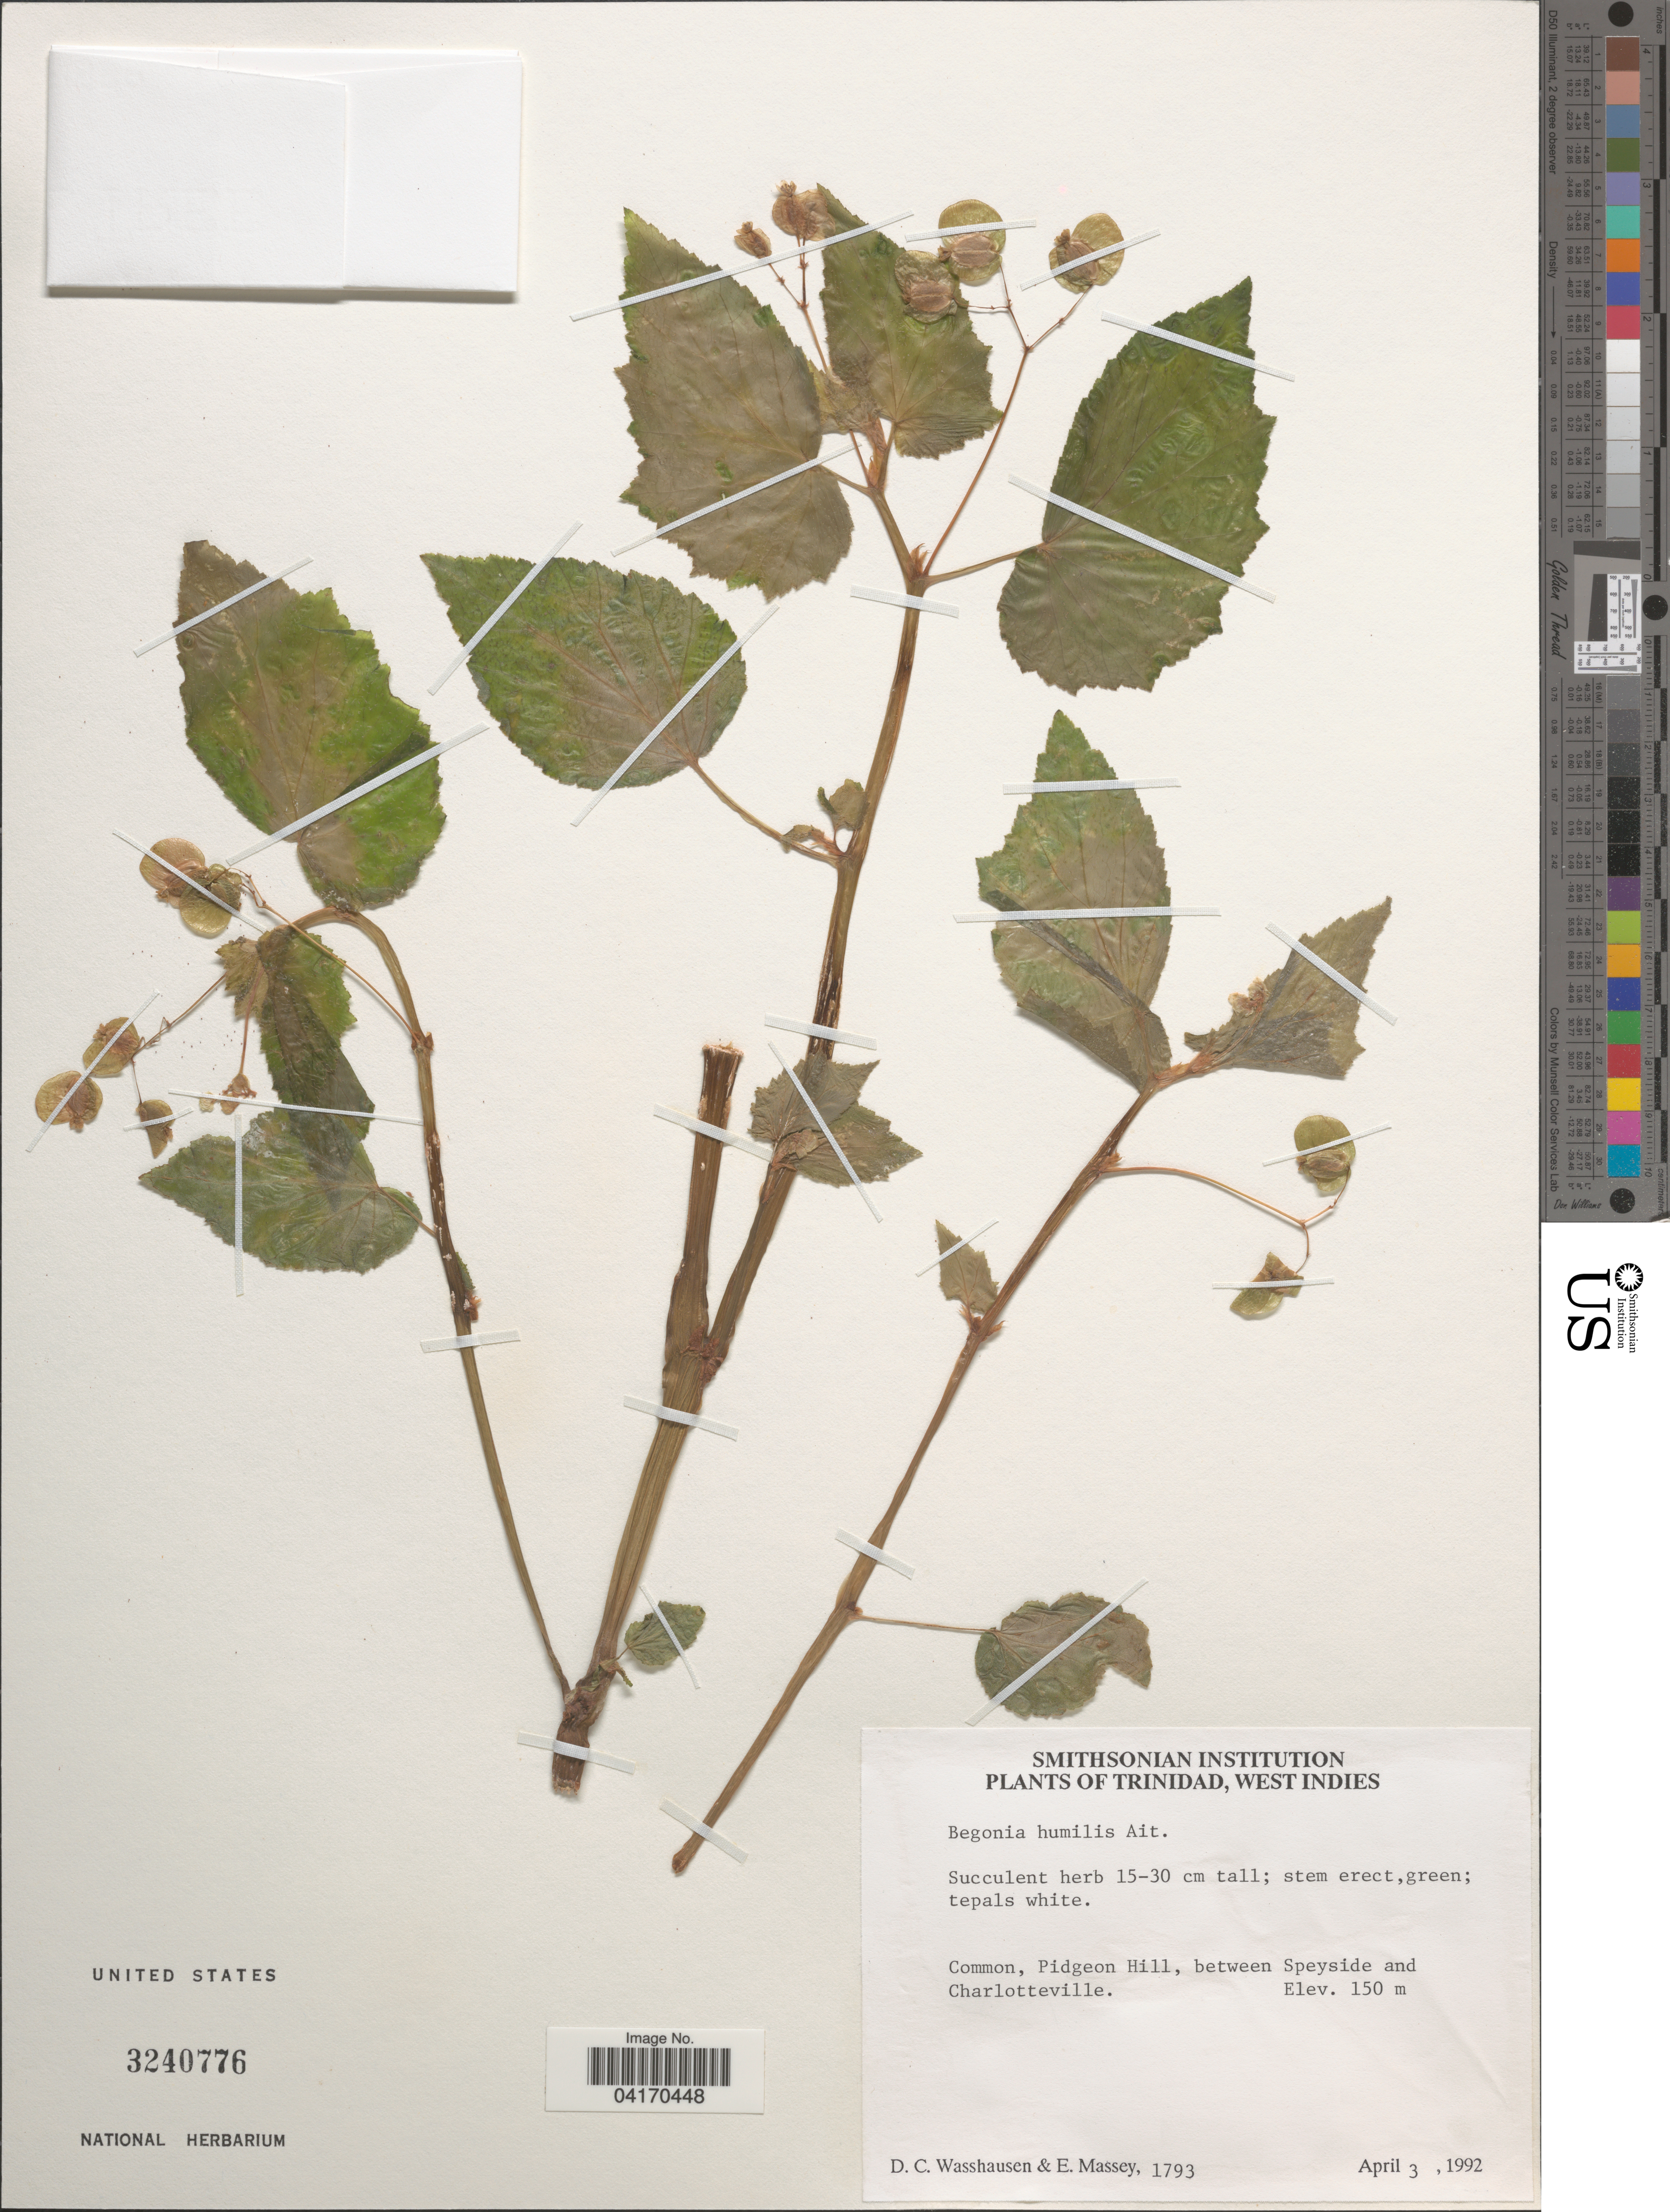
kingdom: Plantae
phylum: Tracheophyta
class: Magnoliopsida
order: Cucurbitales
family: Begoniaceae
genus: Begonia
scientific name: Begonia humilis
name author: Aiton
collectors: D. C. Wasshausen & E. Massey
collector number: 1793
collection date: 1992-04-03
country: Trinidad and Tobago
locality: Trinidad. Common, Pidgeon Hill, between Speyside and Charlotteville.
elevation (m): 150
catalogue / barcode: US 3240776